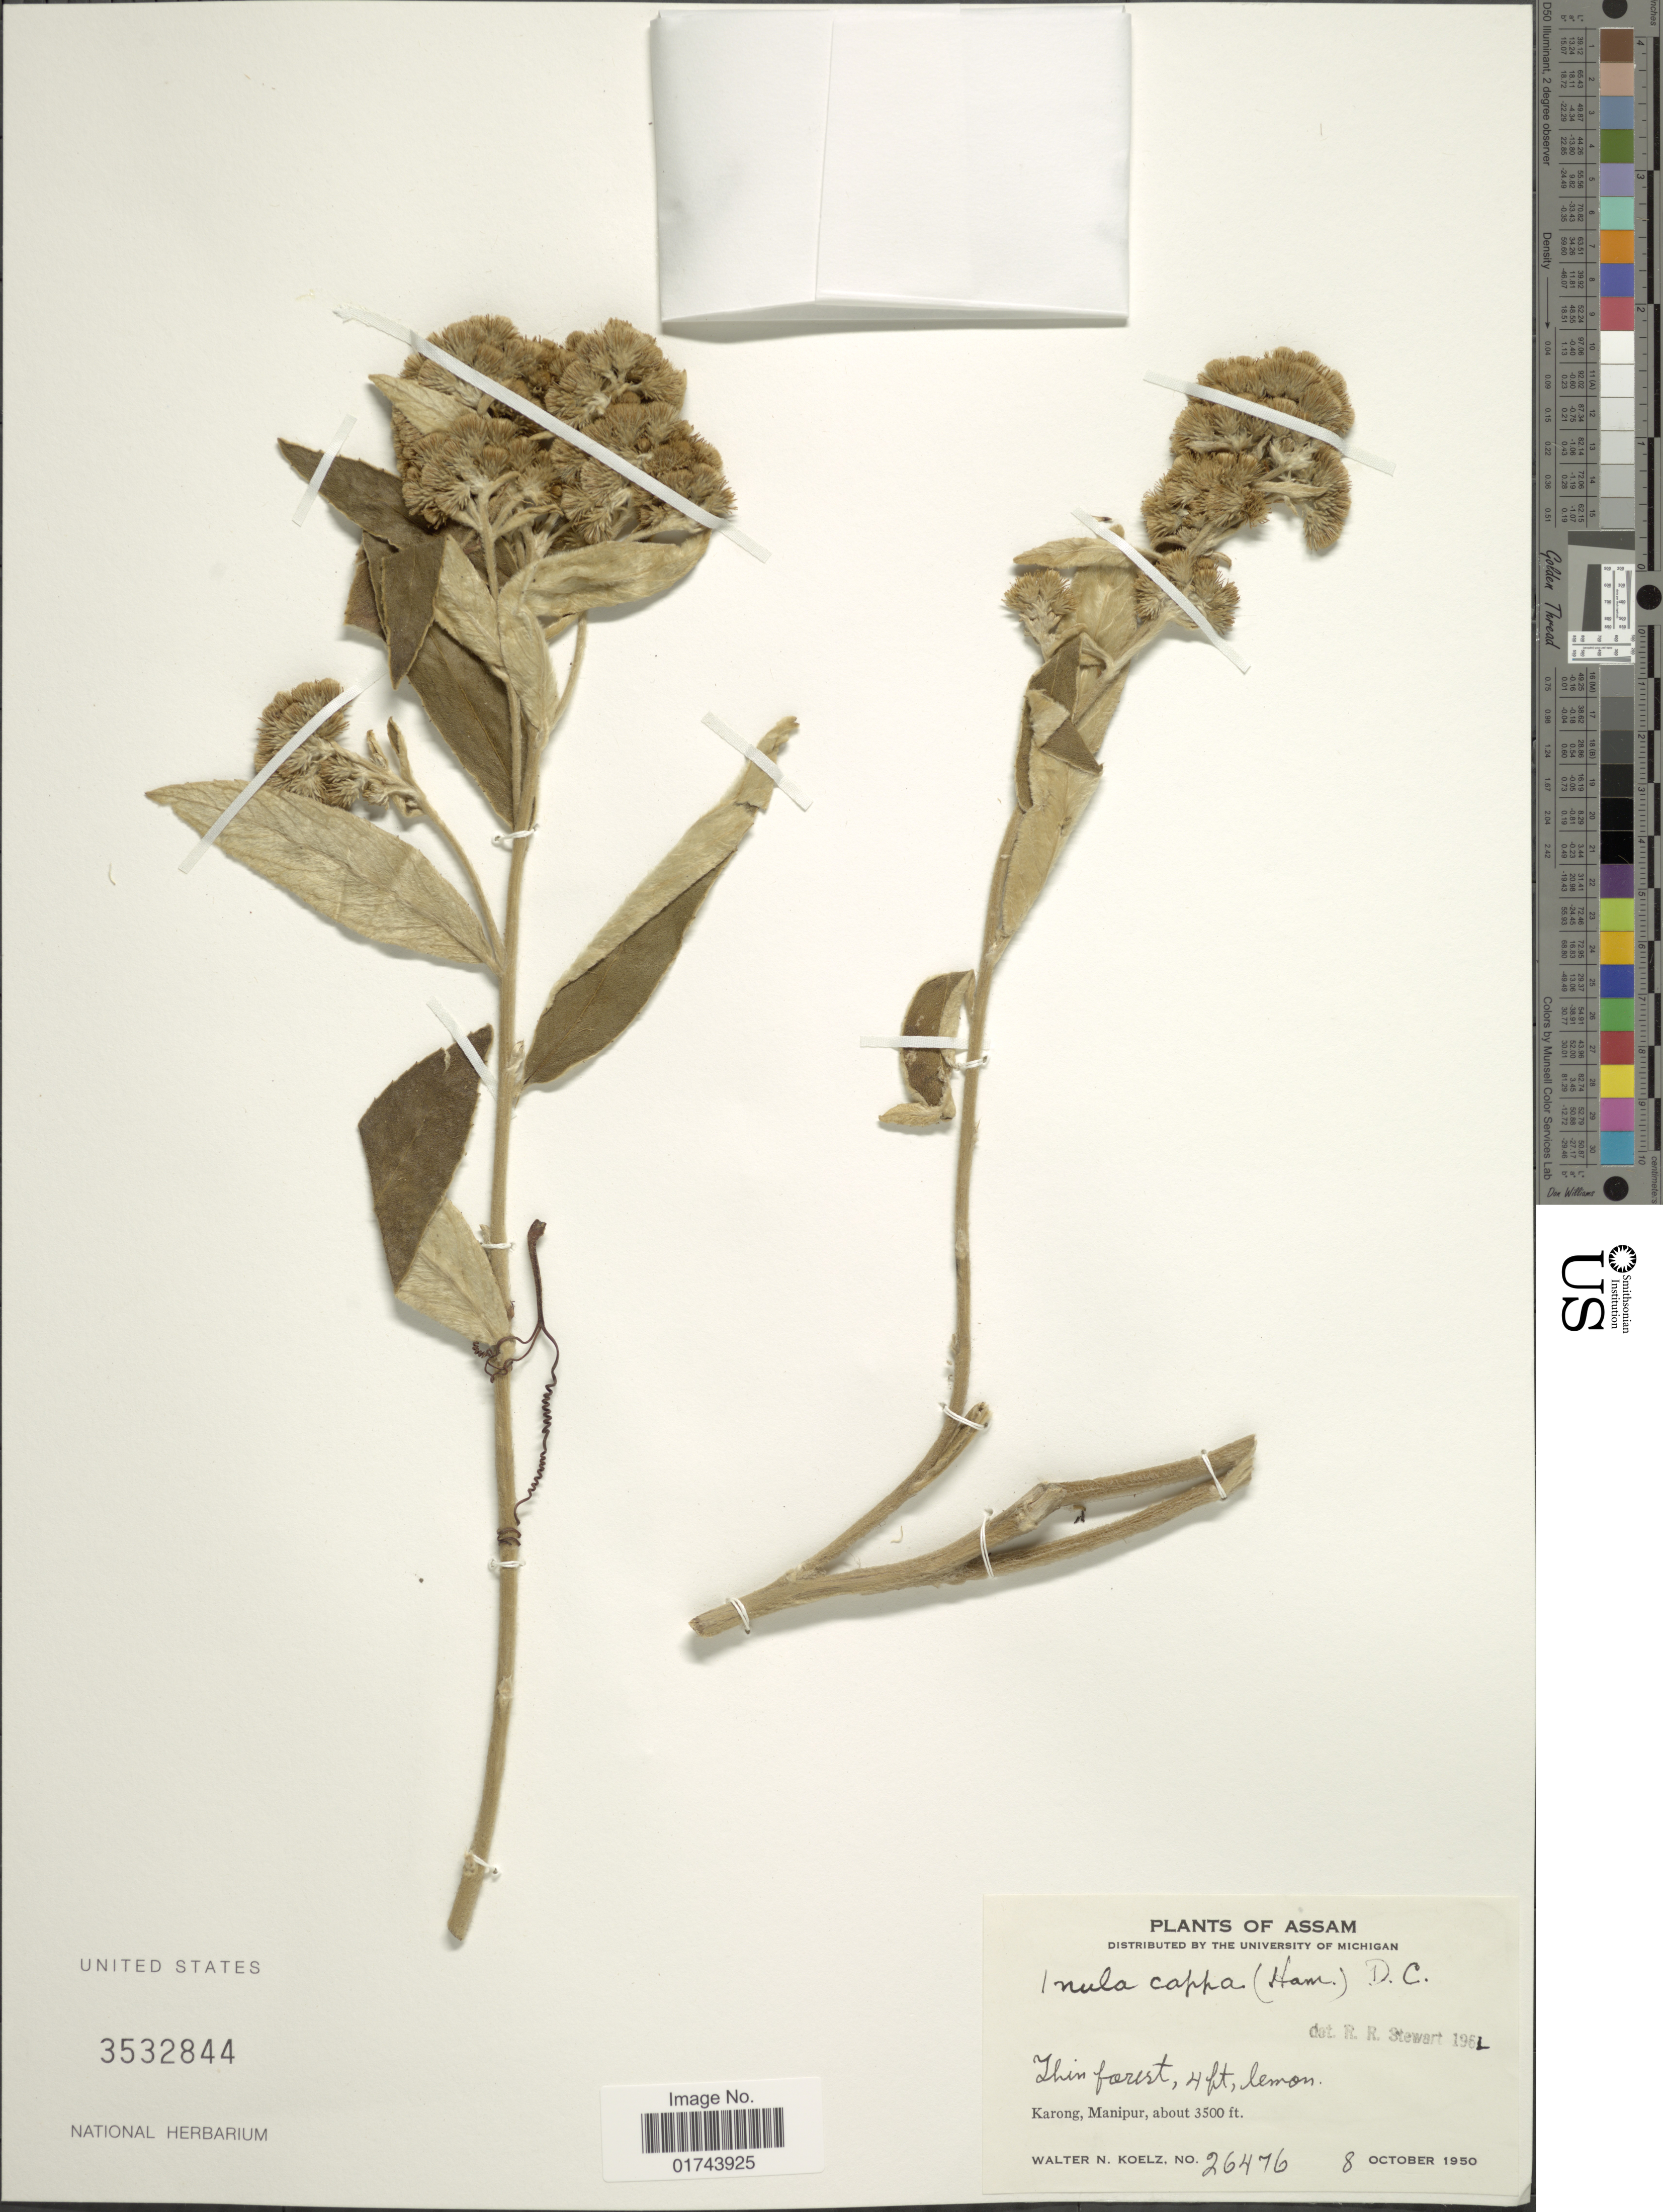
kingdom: Plantae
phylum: Tracheophyta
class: Magnoliopsida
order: Asterales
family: Asteraceae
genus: Inula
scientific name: Inula cappa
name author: (Buch.-Ham. ex D. Don) DC.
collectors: W. N. Koelz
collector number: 26476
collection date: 1950-10-08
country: India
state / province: Manipur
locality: Thin forest, Karong Manipur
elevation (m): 1067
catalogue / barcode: US 3532844